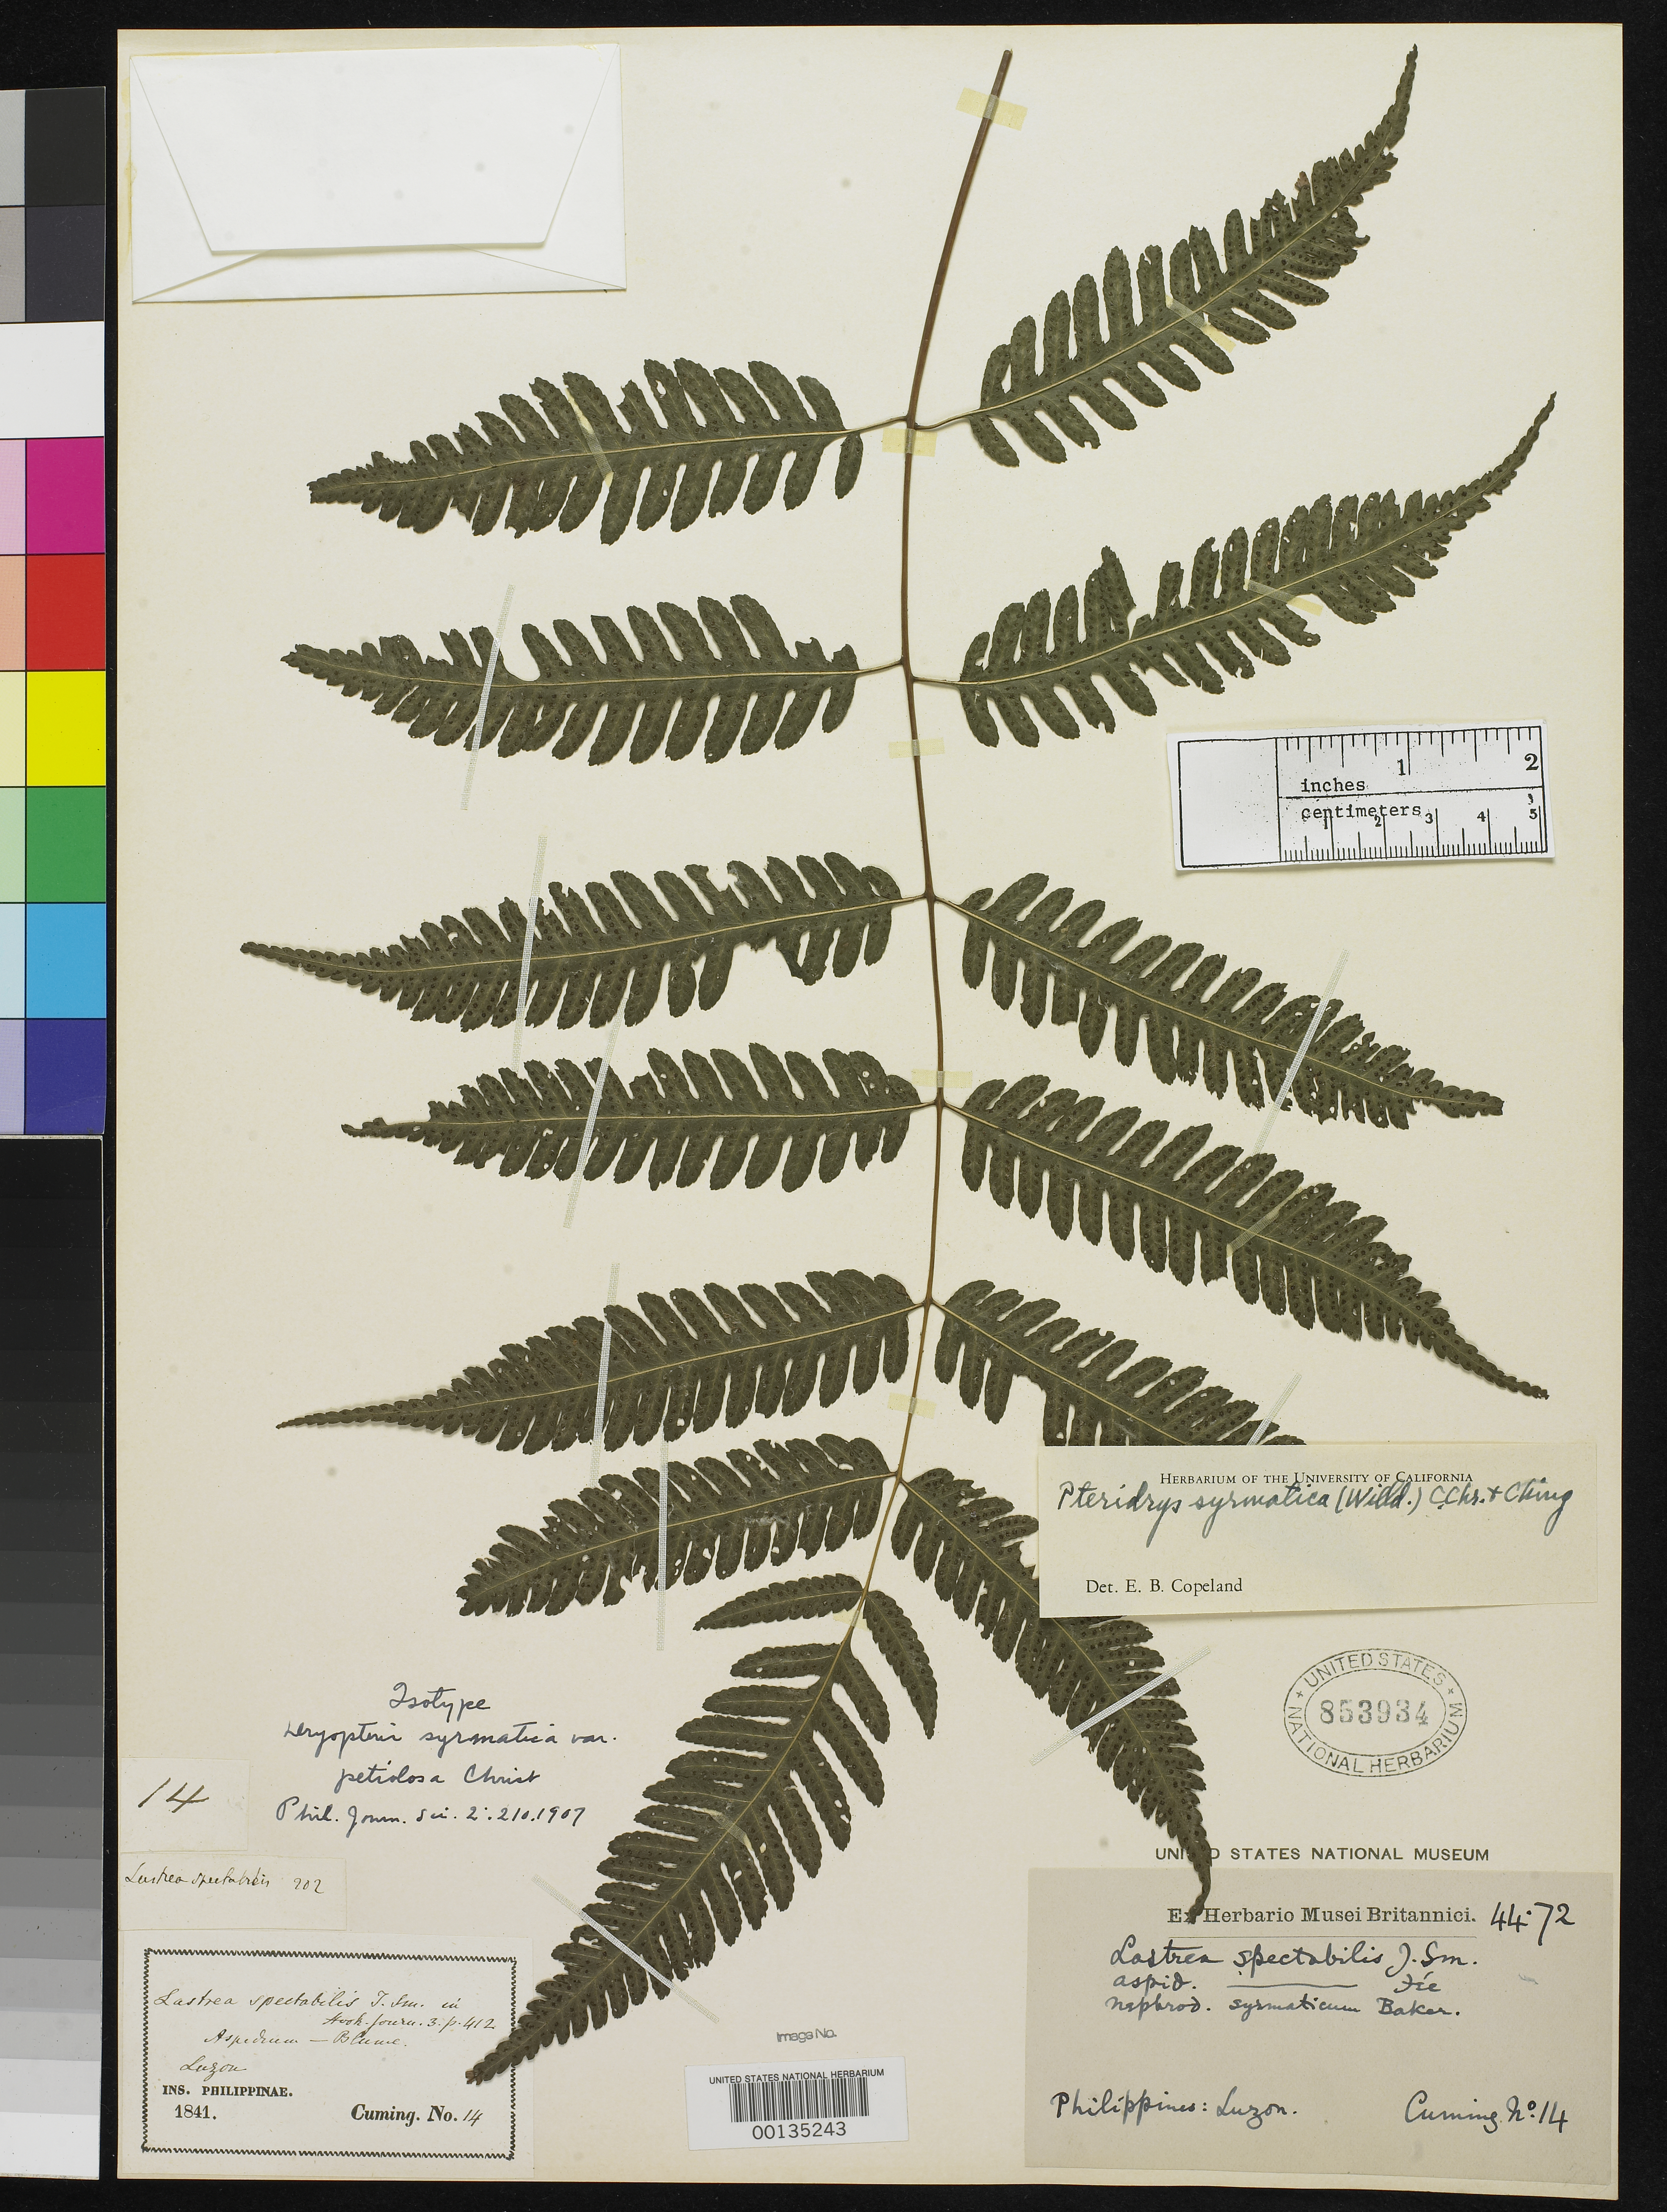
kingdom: Plantae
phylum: Tracheophyta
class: Polypodiopsida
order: Polypodiales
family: Dryopteridaceae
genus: Dryopteris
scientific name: Dryopteris syrmatica var. petiolosa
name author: Christ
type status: Isotype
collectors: H. Cuming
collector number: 14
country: Philippines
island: Leyte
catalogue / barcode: US 853934